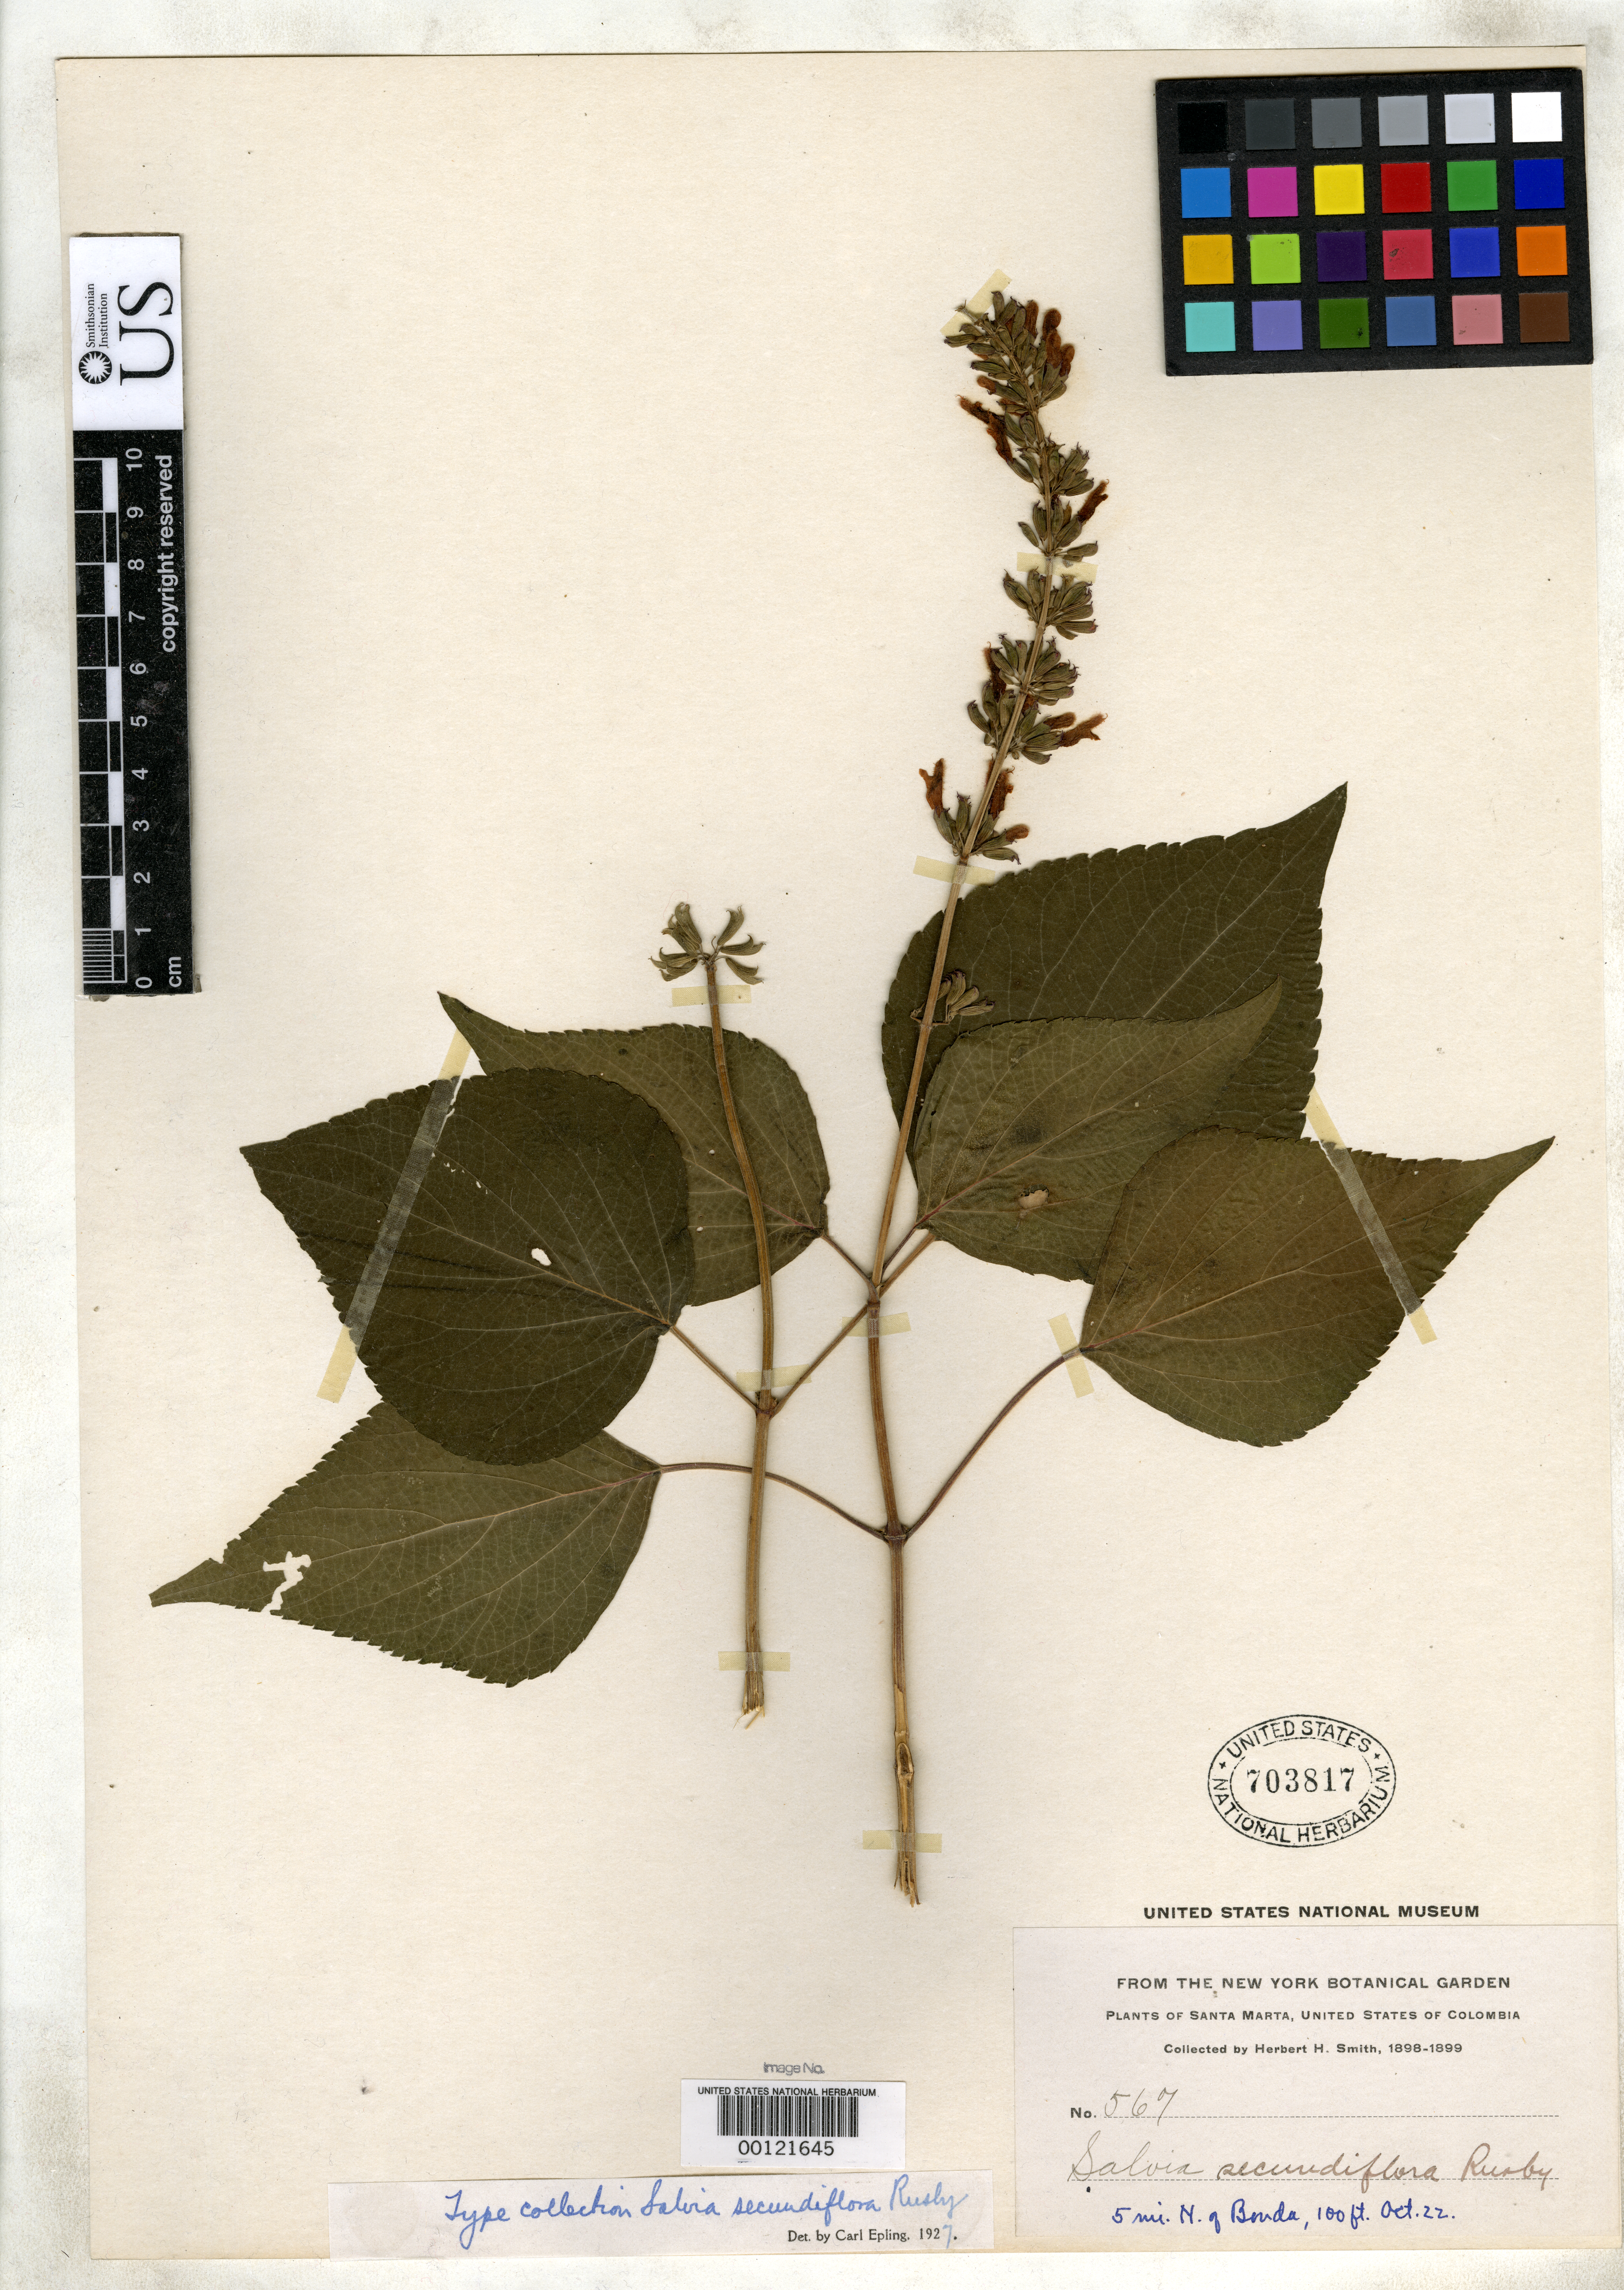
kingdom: Plantae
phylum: Tracheophyta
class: Magnoliopsida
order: Lamiales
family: Lamiaceae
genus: Salvia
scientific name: Salvia secundiflora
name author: Rusby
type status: Isotype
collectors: Herbert H. Smith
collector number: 567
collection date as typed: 22 Oct 1898 or 22 Oct 1899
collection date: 1898-10-22 or 1899-10-22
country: Colombia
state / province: Magdalena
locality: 5 mi N of Bonda, Santa Marta.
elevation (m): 30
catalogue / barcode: US 703817